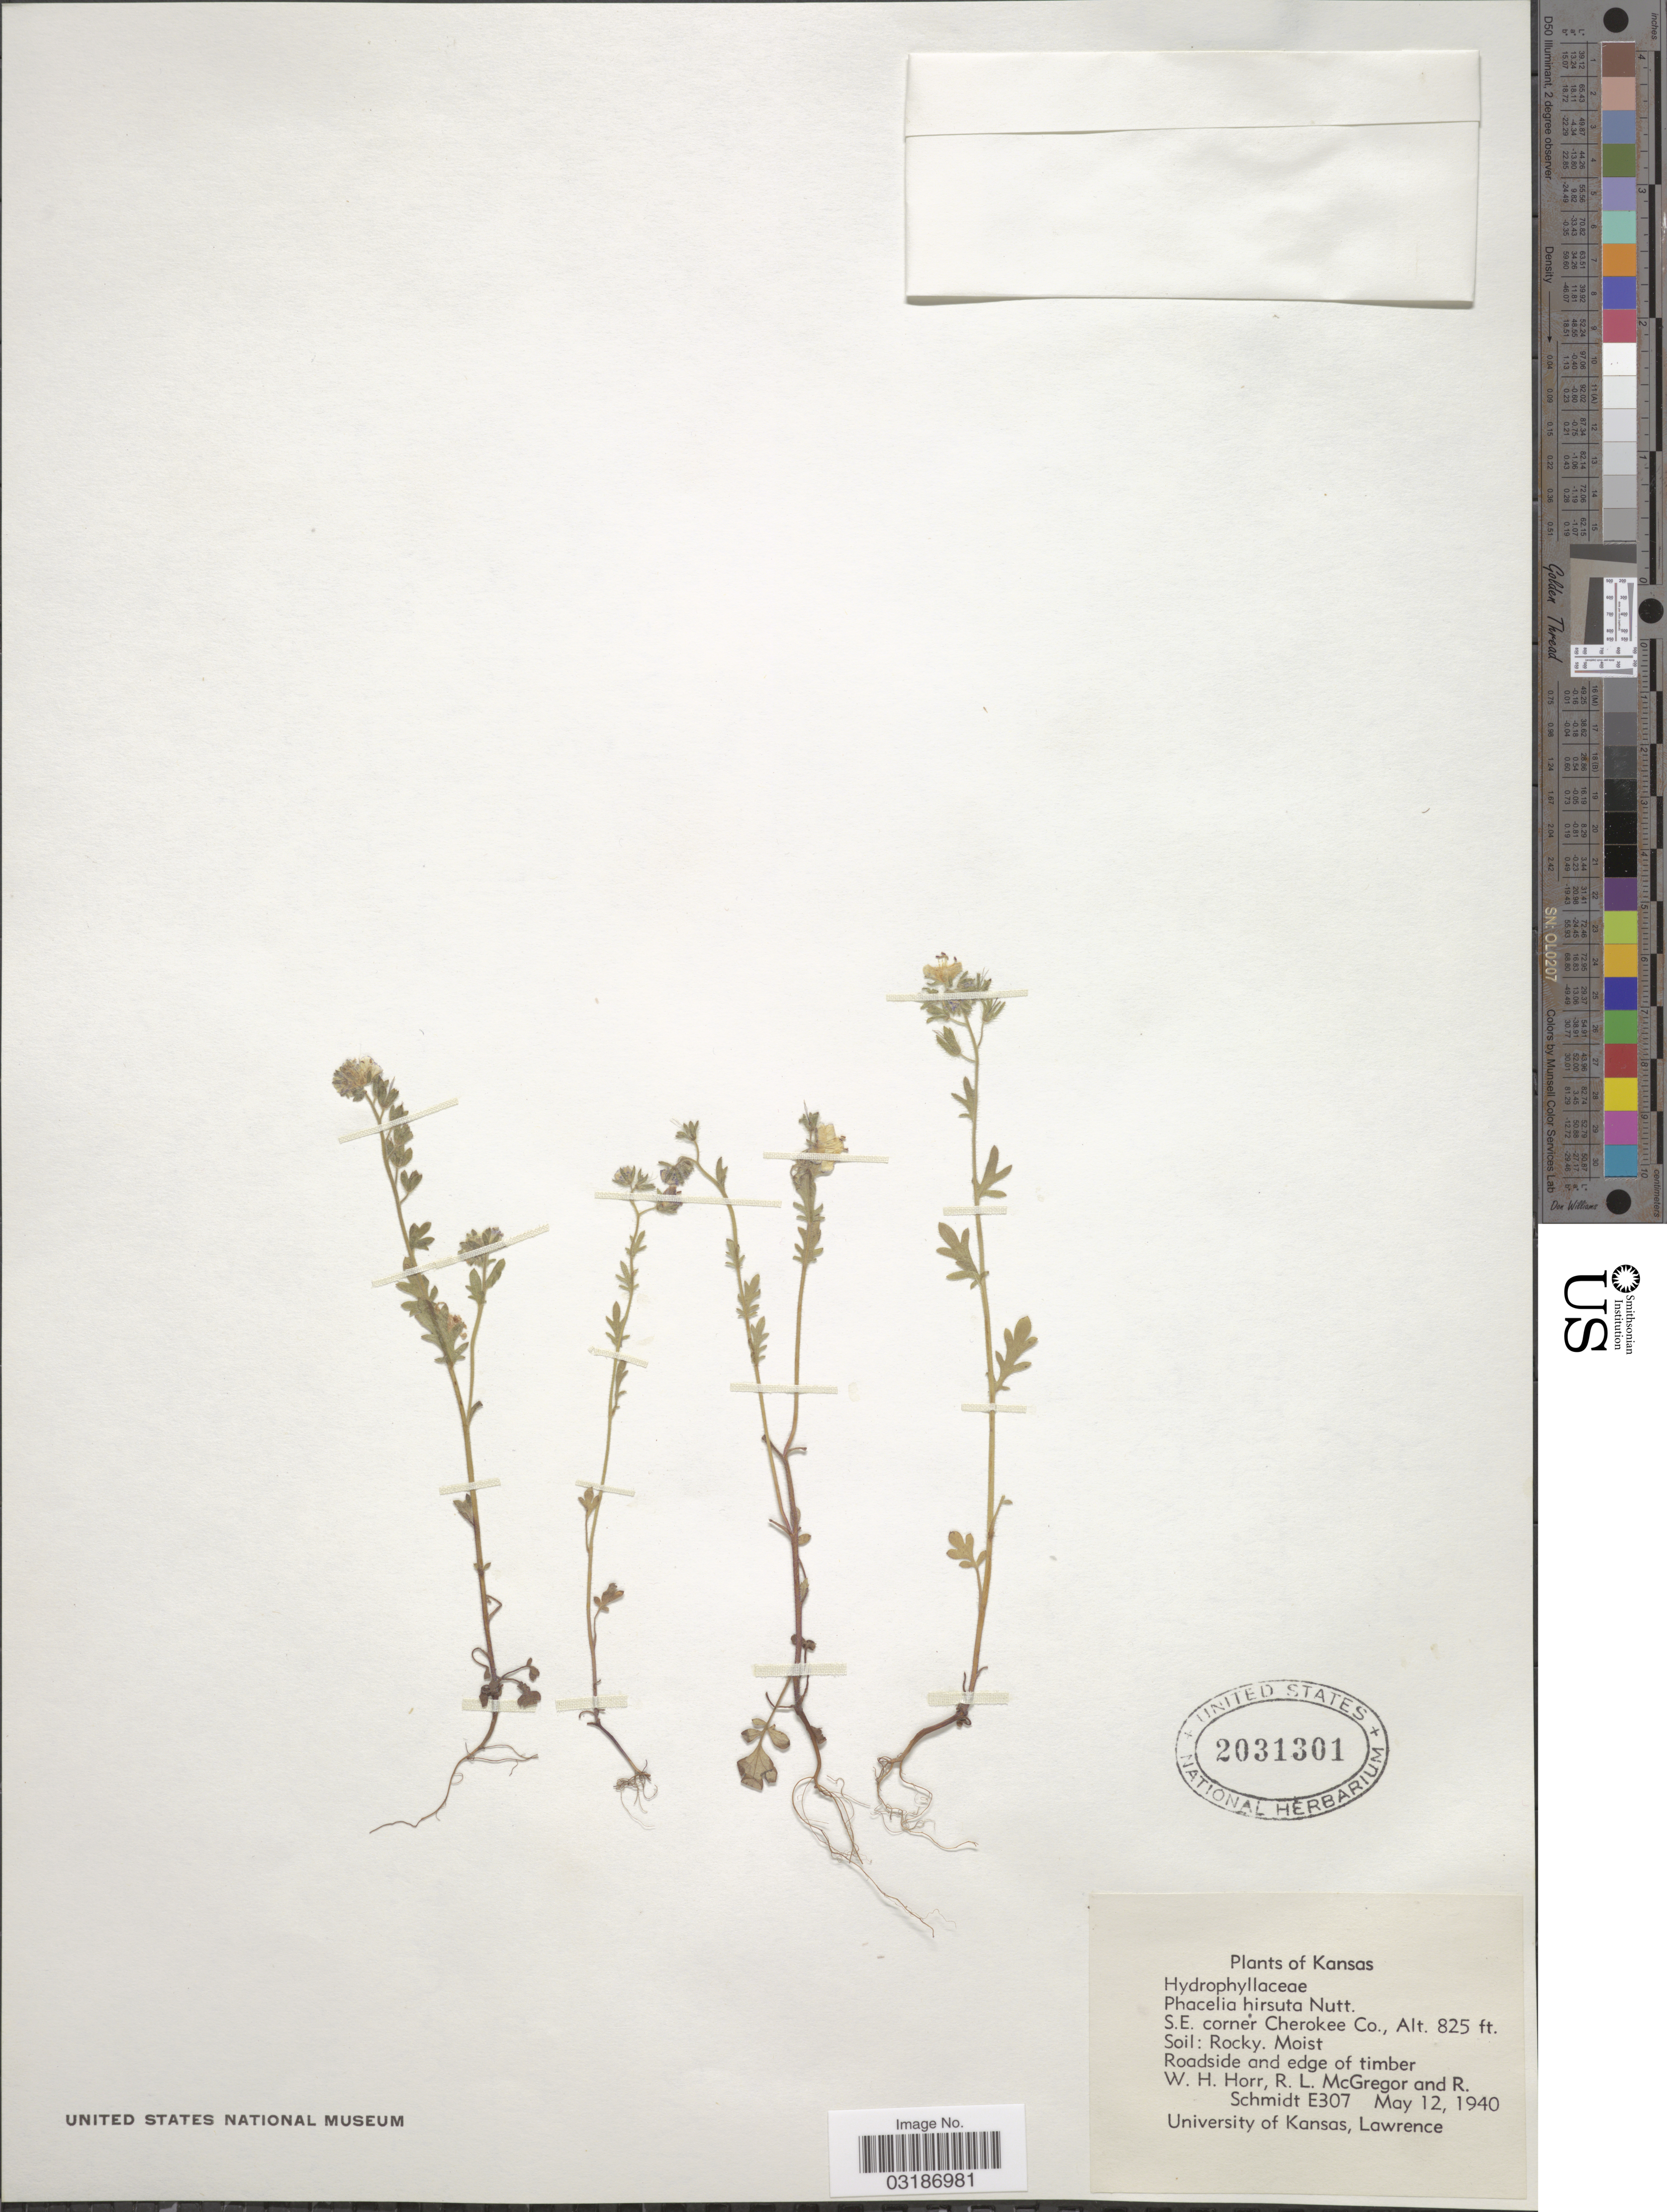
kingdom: Plantae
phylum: Tracheophyta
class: Magnoliopsida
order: Boraginales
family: Hydrophyllaceae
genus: Phacelia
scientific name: Phacelia hirsuta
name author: Nutt.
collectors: W. H. Horr, R. McGregor & R. Schmidt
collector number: E307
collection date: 1940-05-12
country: United States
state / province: Kansas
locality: S.E. corner Cherokee Co.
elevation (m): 251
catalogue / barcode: US 2031301